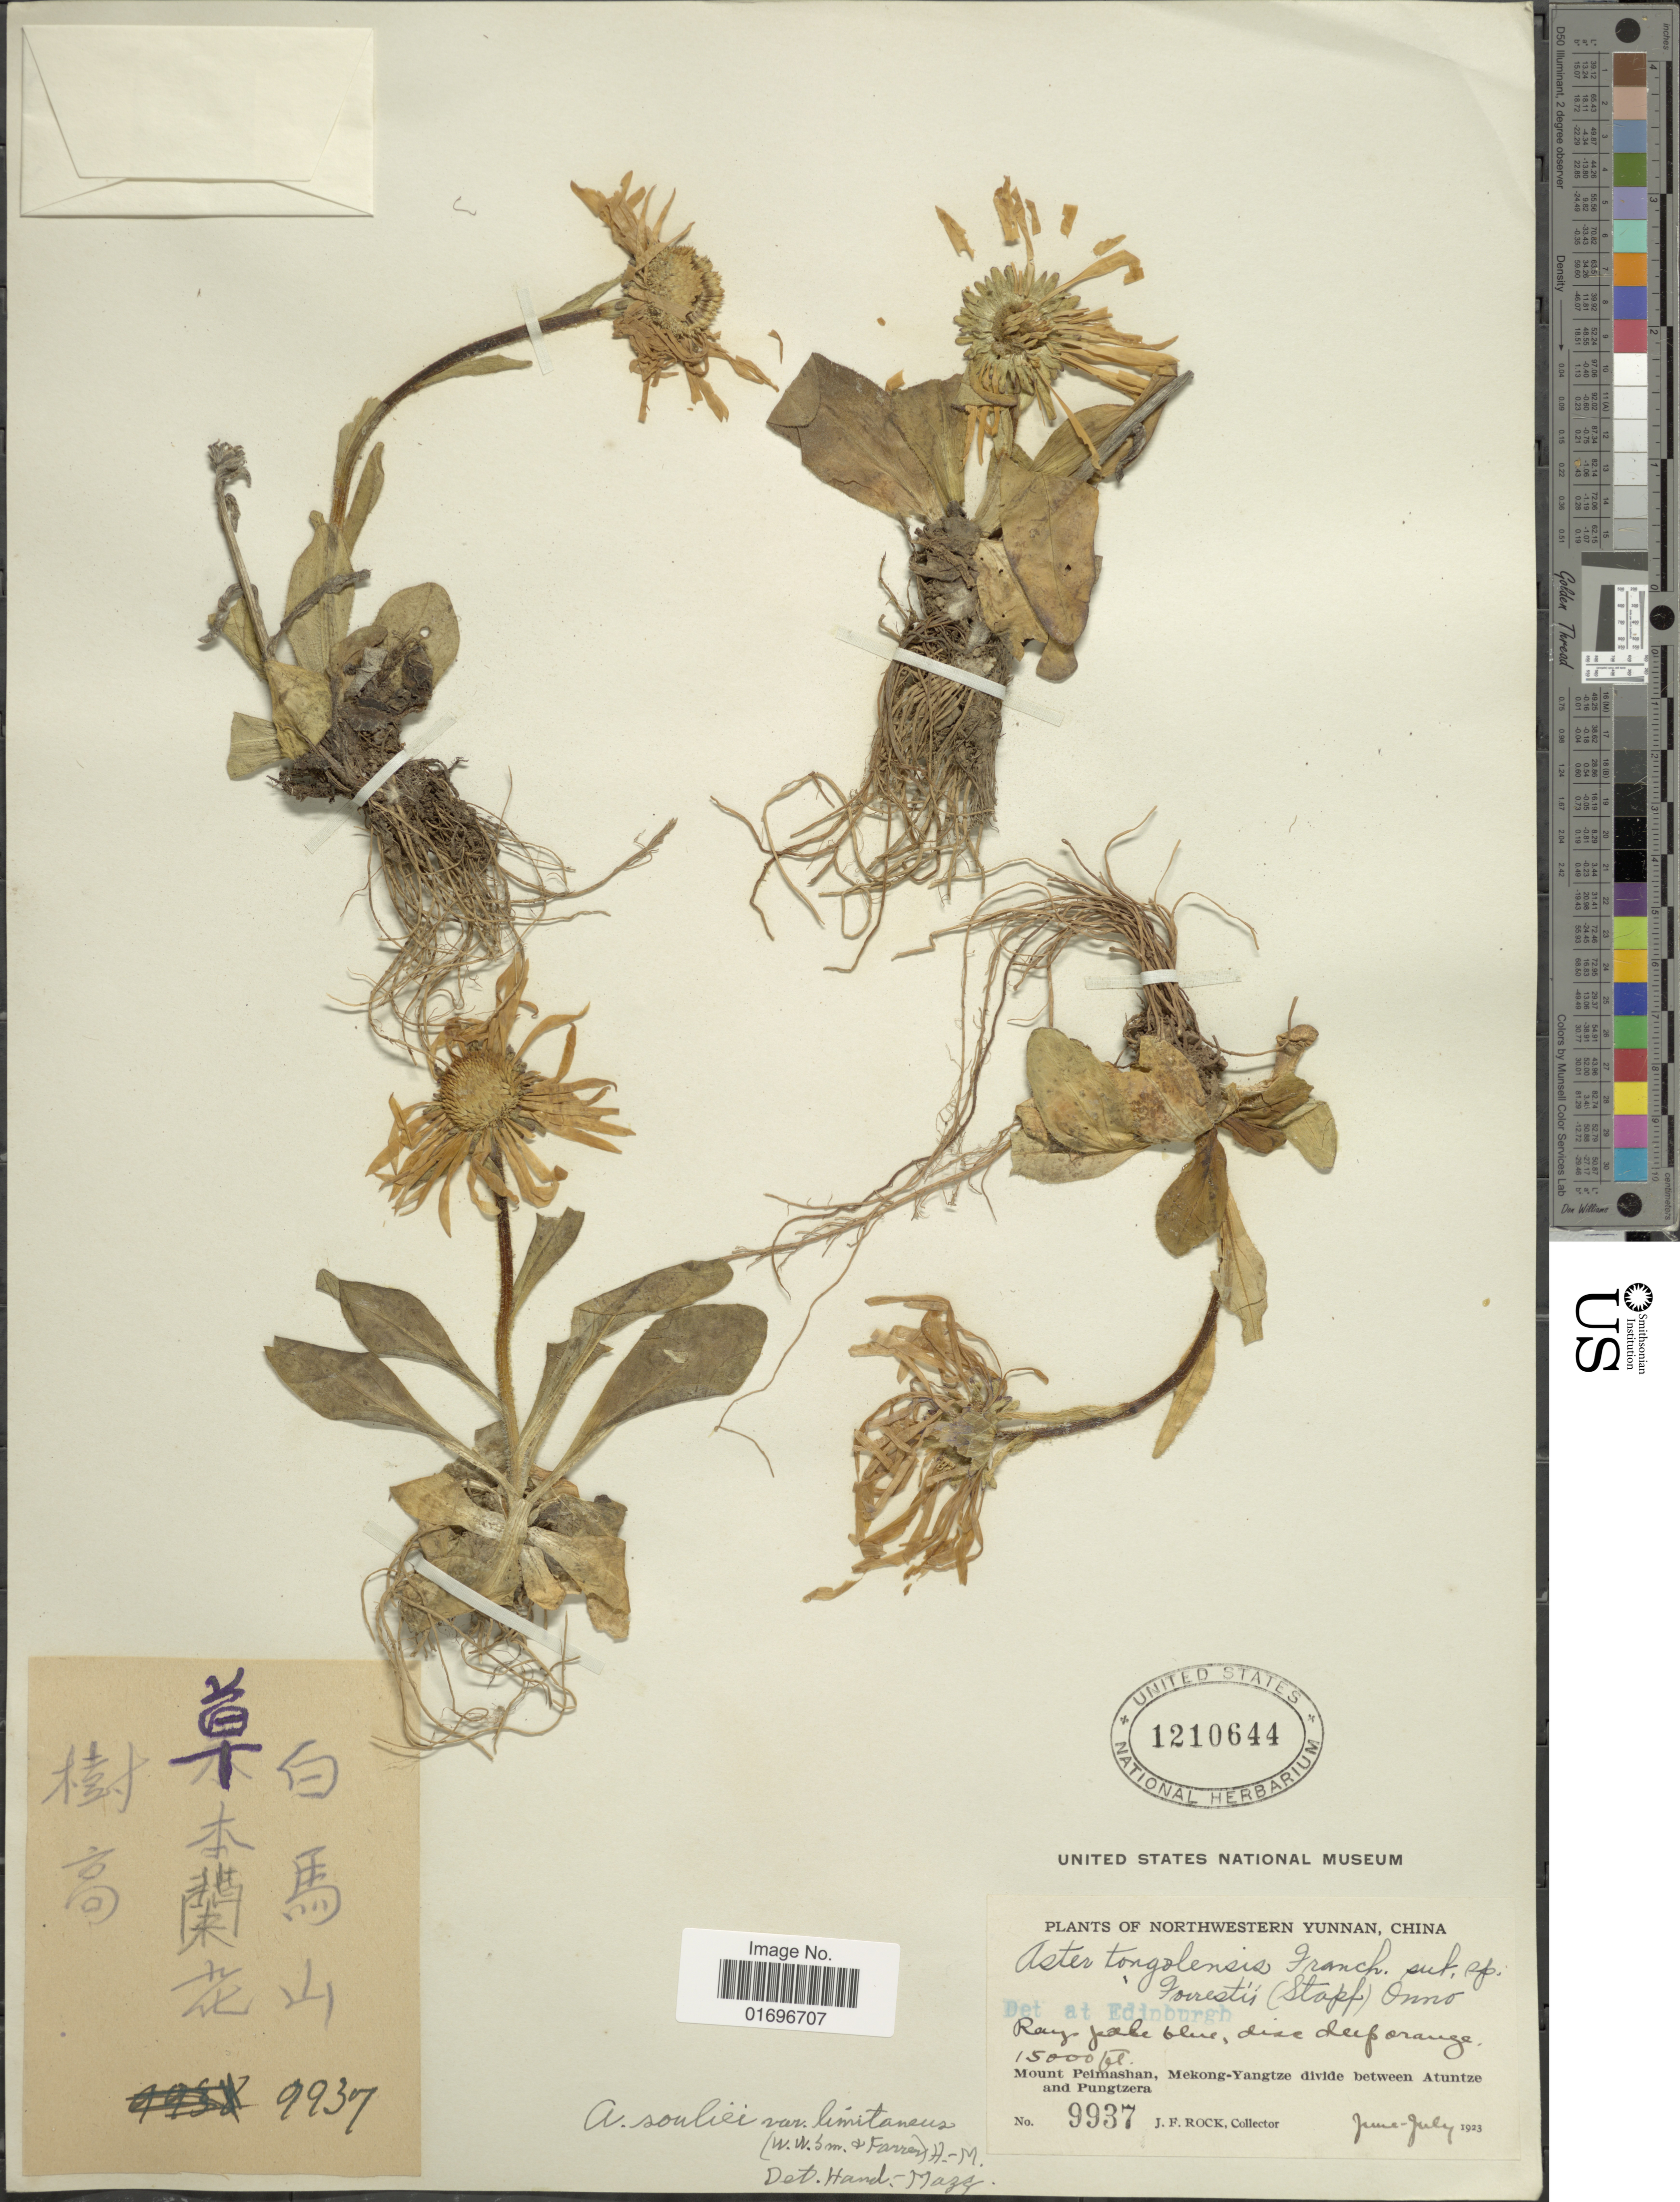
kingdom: Plantae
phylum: Tracheophyta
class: Magnoliopsida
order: Asterales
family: Asteraceae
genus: Aster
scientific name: Aster souliei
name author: Franch.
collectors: J. Rock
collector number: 9937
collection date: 1923-06/1923-07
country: China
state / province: Yunnan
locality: Northwestern Yunnan, China. Mount Peimashan, Mekong-Yangtze divide between Atuntze and Pungtzera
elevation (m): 4572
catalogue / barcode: US 1210644